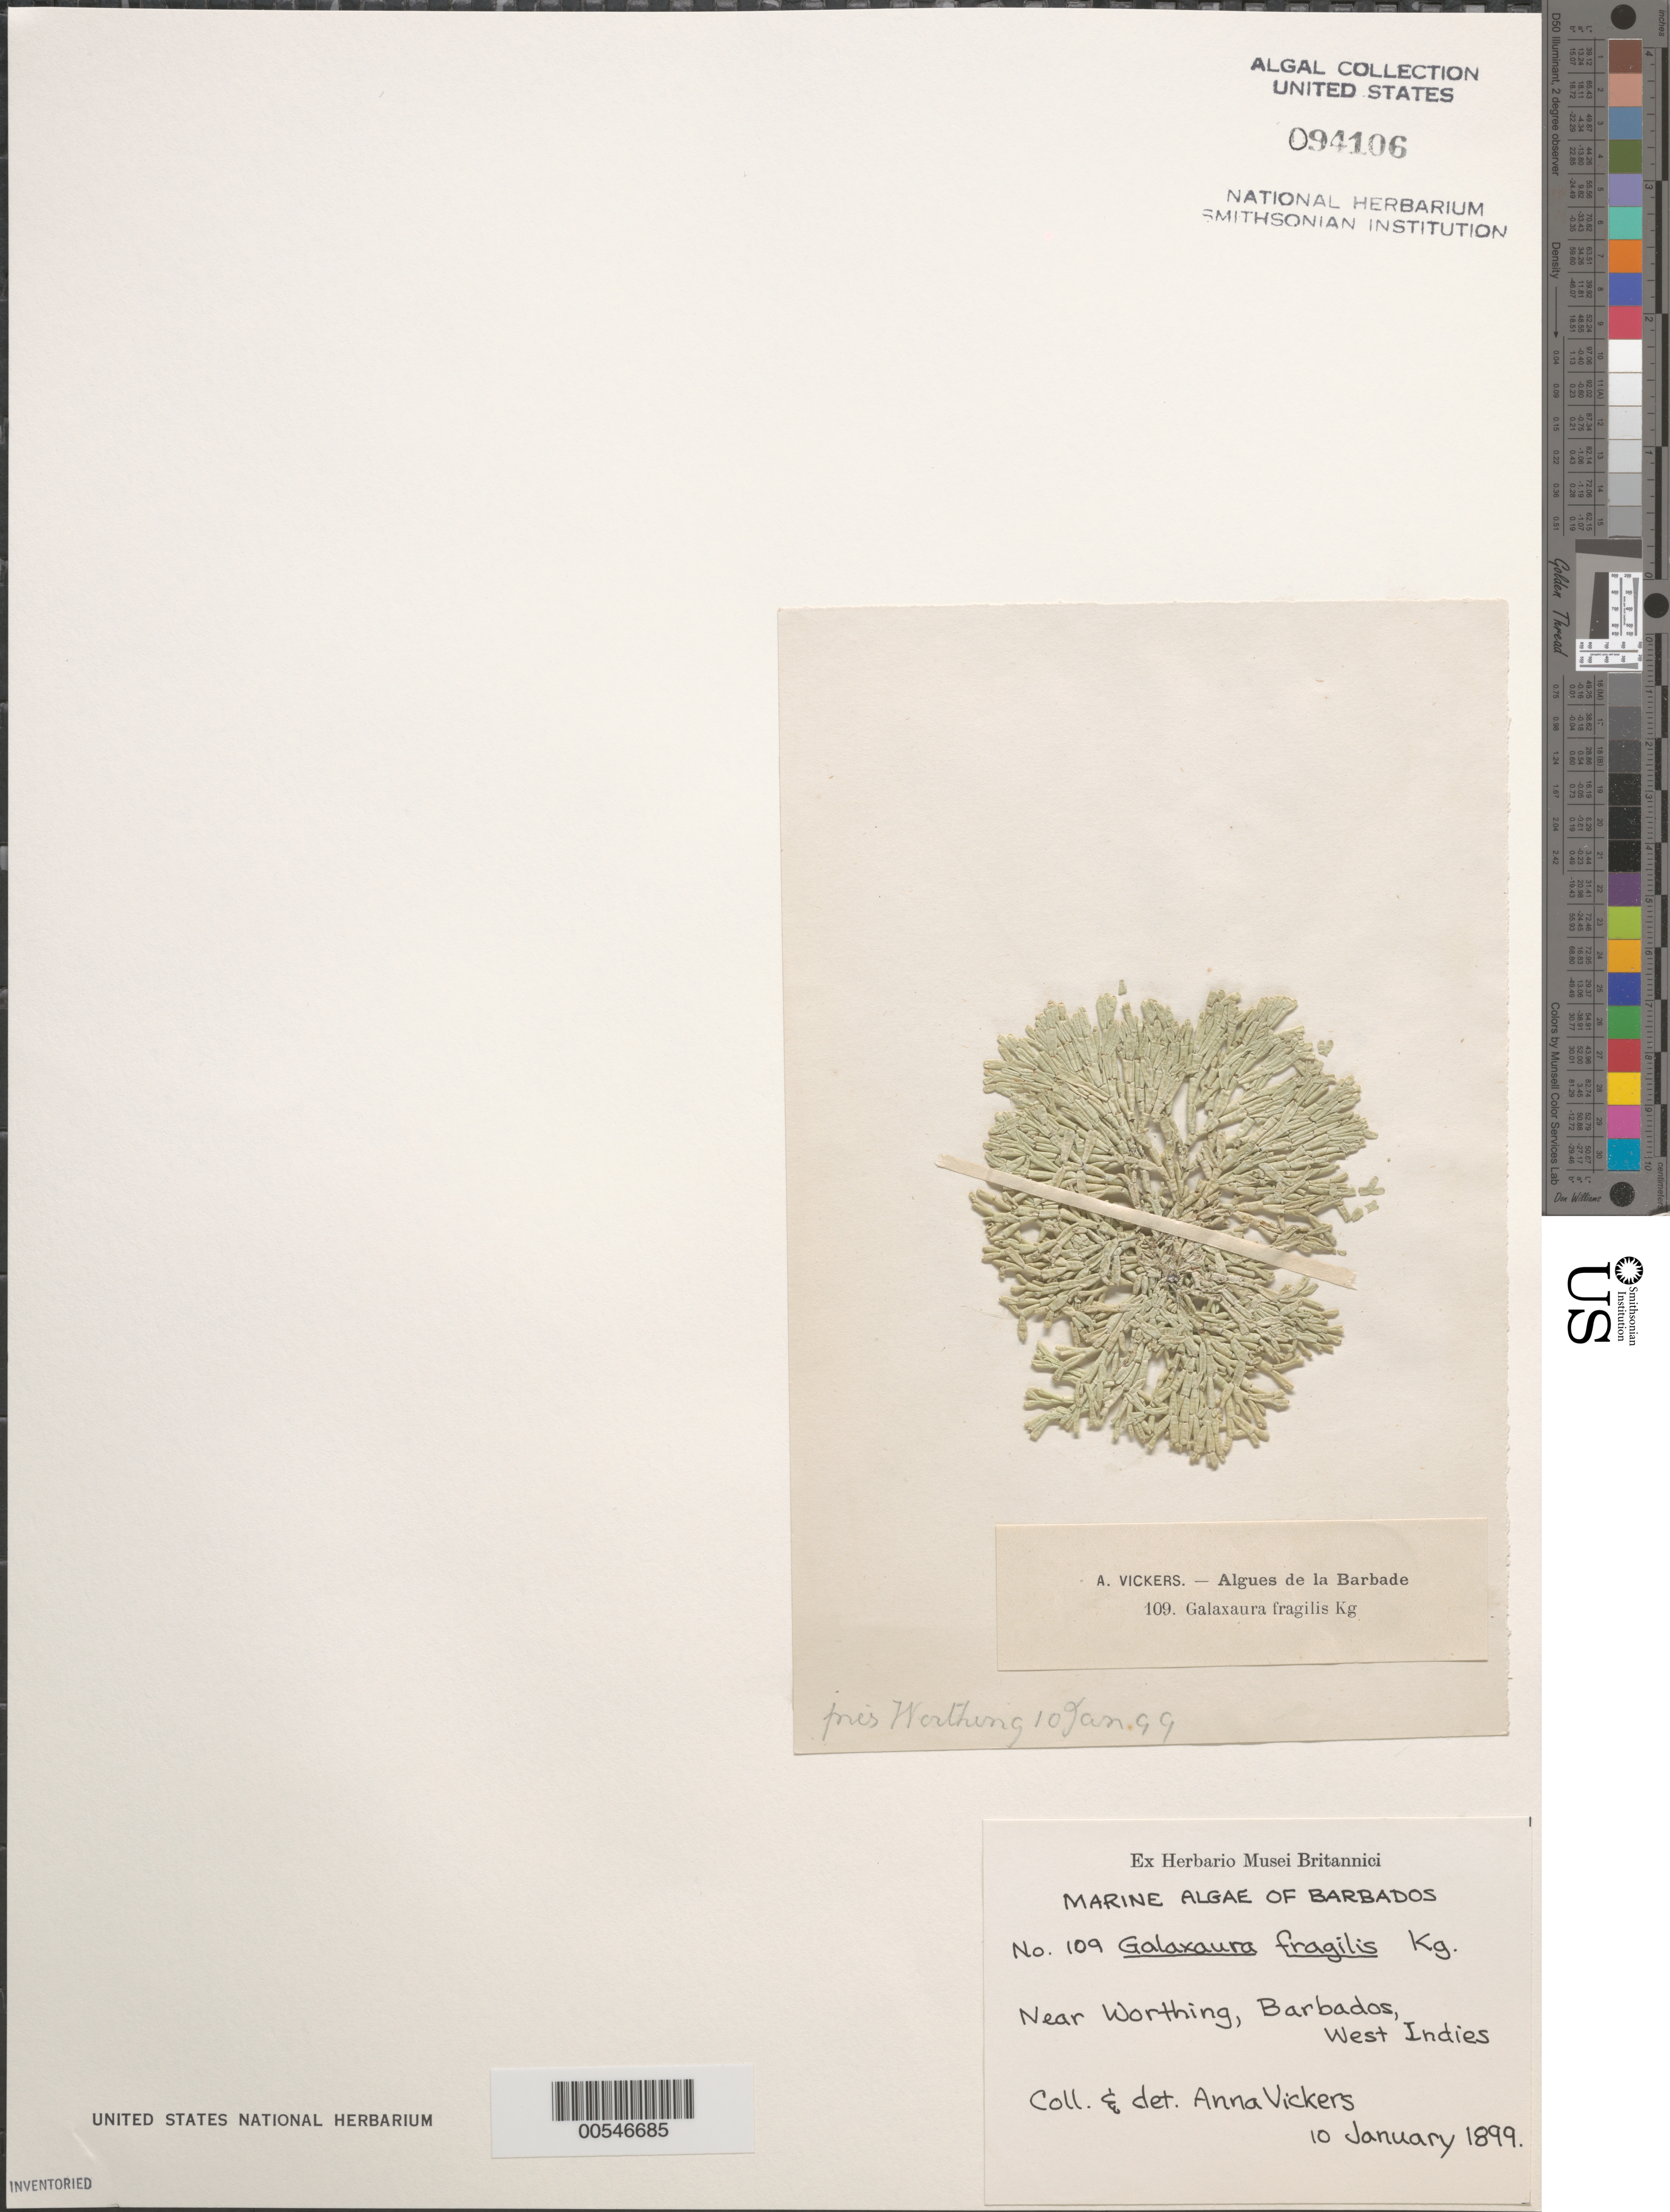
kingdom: Plantae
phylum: Rhodophyta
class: Florideophyceae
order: Nemaliales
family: Galaxauraceae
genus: Tricleocarpa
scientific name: Tricleocarpa fragilis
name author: (L.) Huisman & R.A. Towns.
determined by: Algae name updating Project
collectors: A. Vickers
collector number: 109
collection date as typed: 10 Jan 1899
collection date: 1899-01-10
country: Barbados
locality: Near Worthing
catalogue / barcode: US 94106